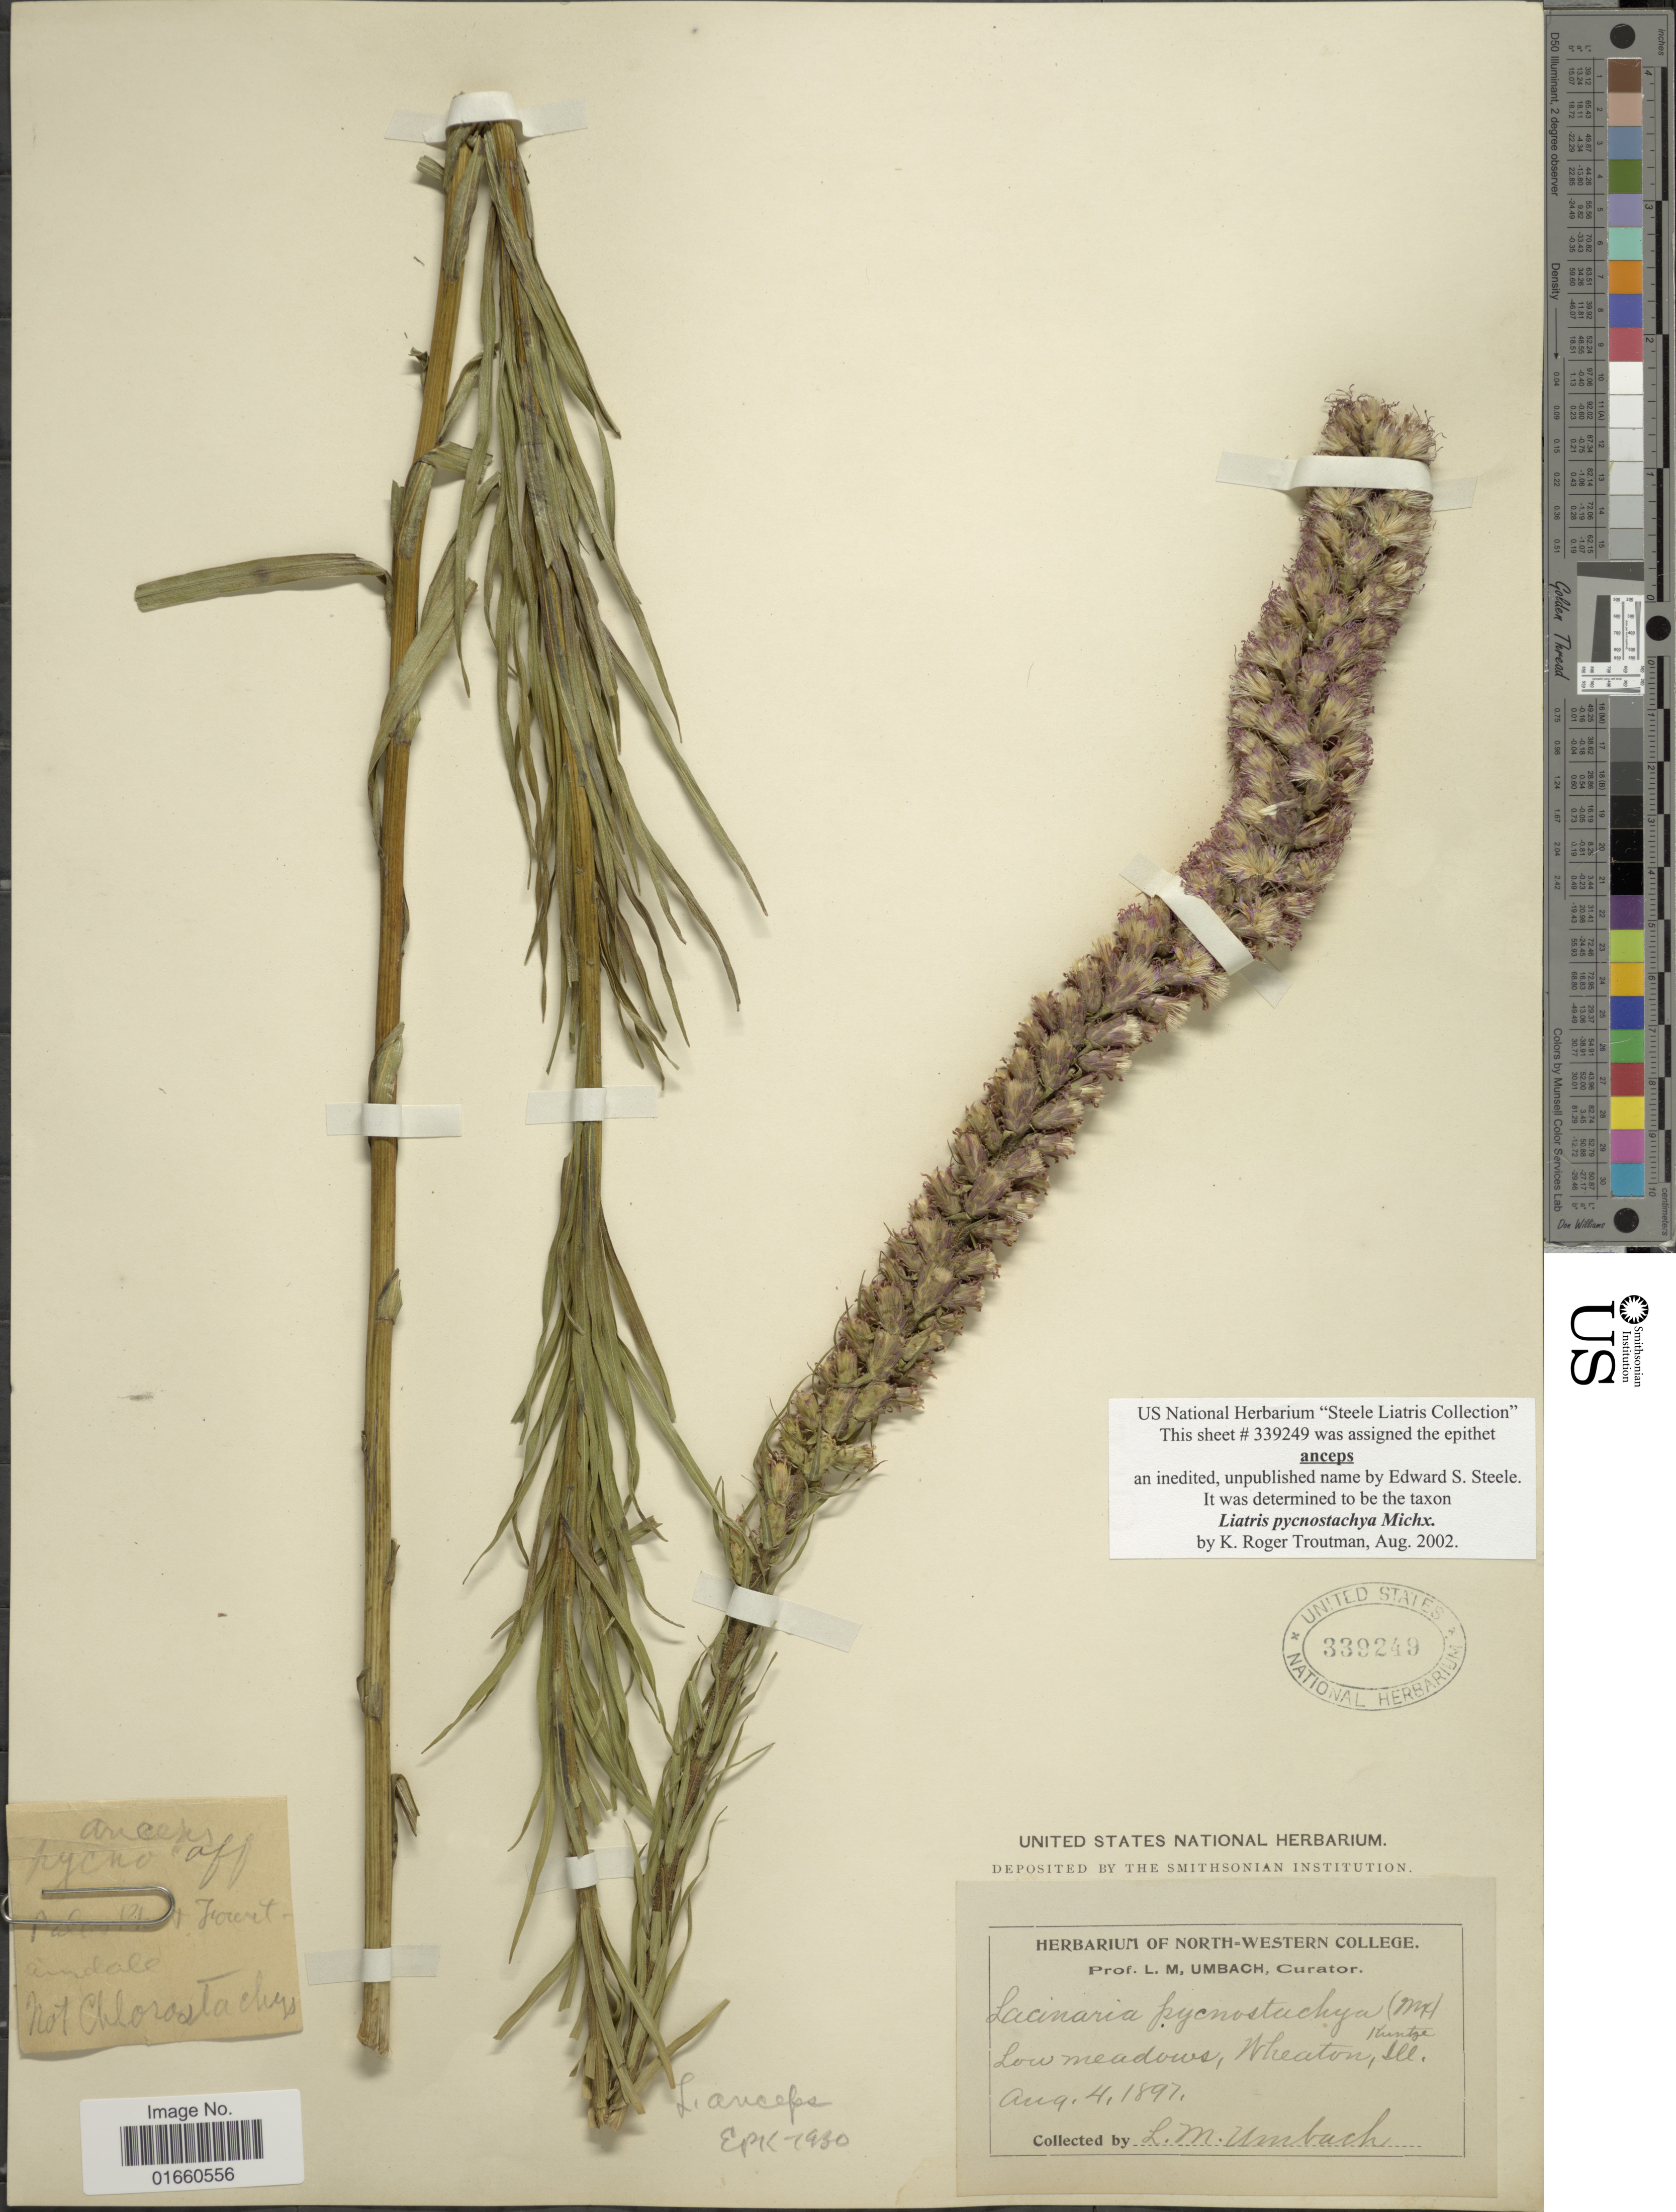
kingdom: Plantae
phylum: Tracheophyta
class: Magnoliopsida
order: Asterales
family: Asteraceae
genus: Liatris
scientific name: Liatris pycnostachya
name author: Michx.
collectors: L. M. Umbach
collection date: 1897-08-04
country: United States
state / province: Illinois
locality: Low meadows, Wheaton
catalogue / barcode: US 339249